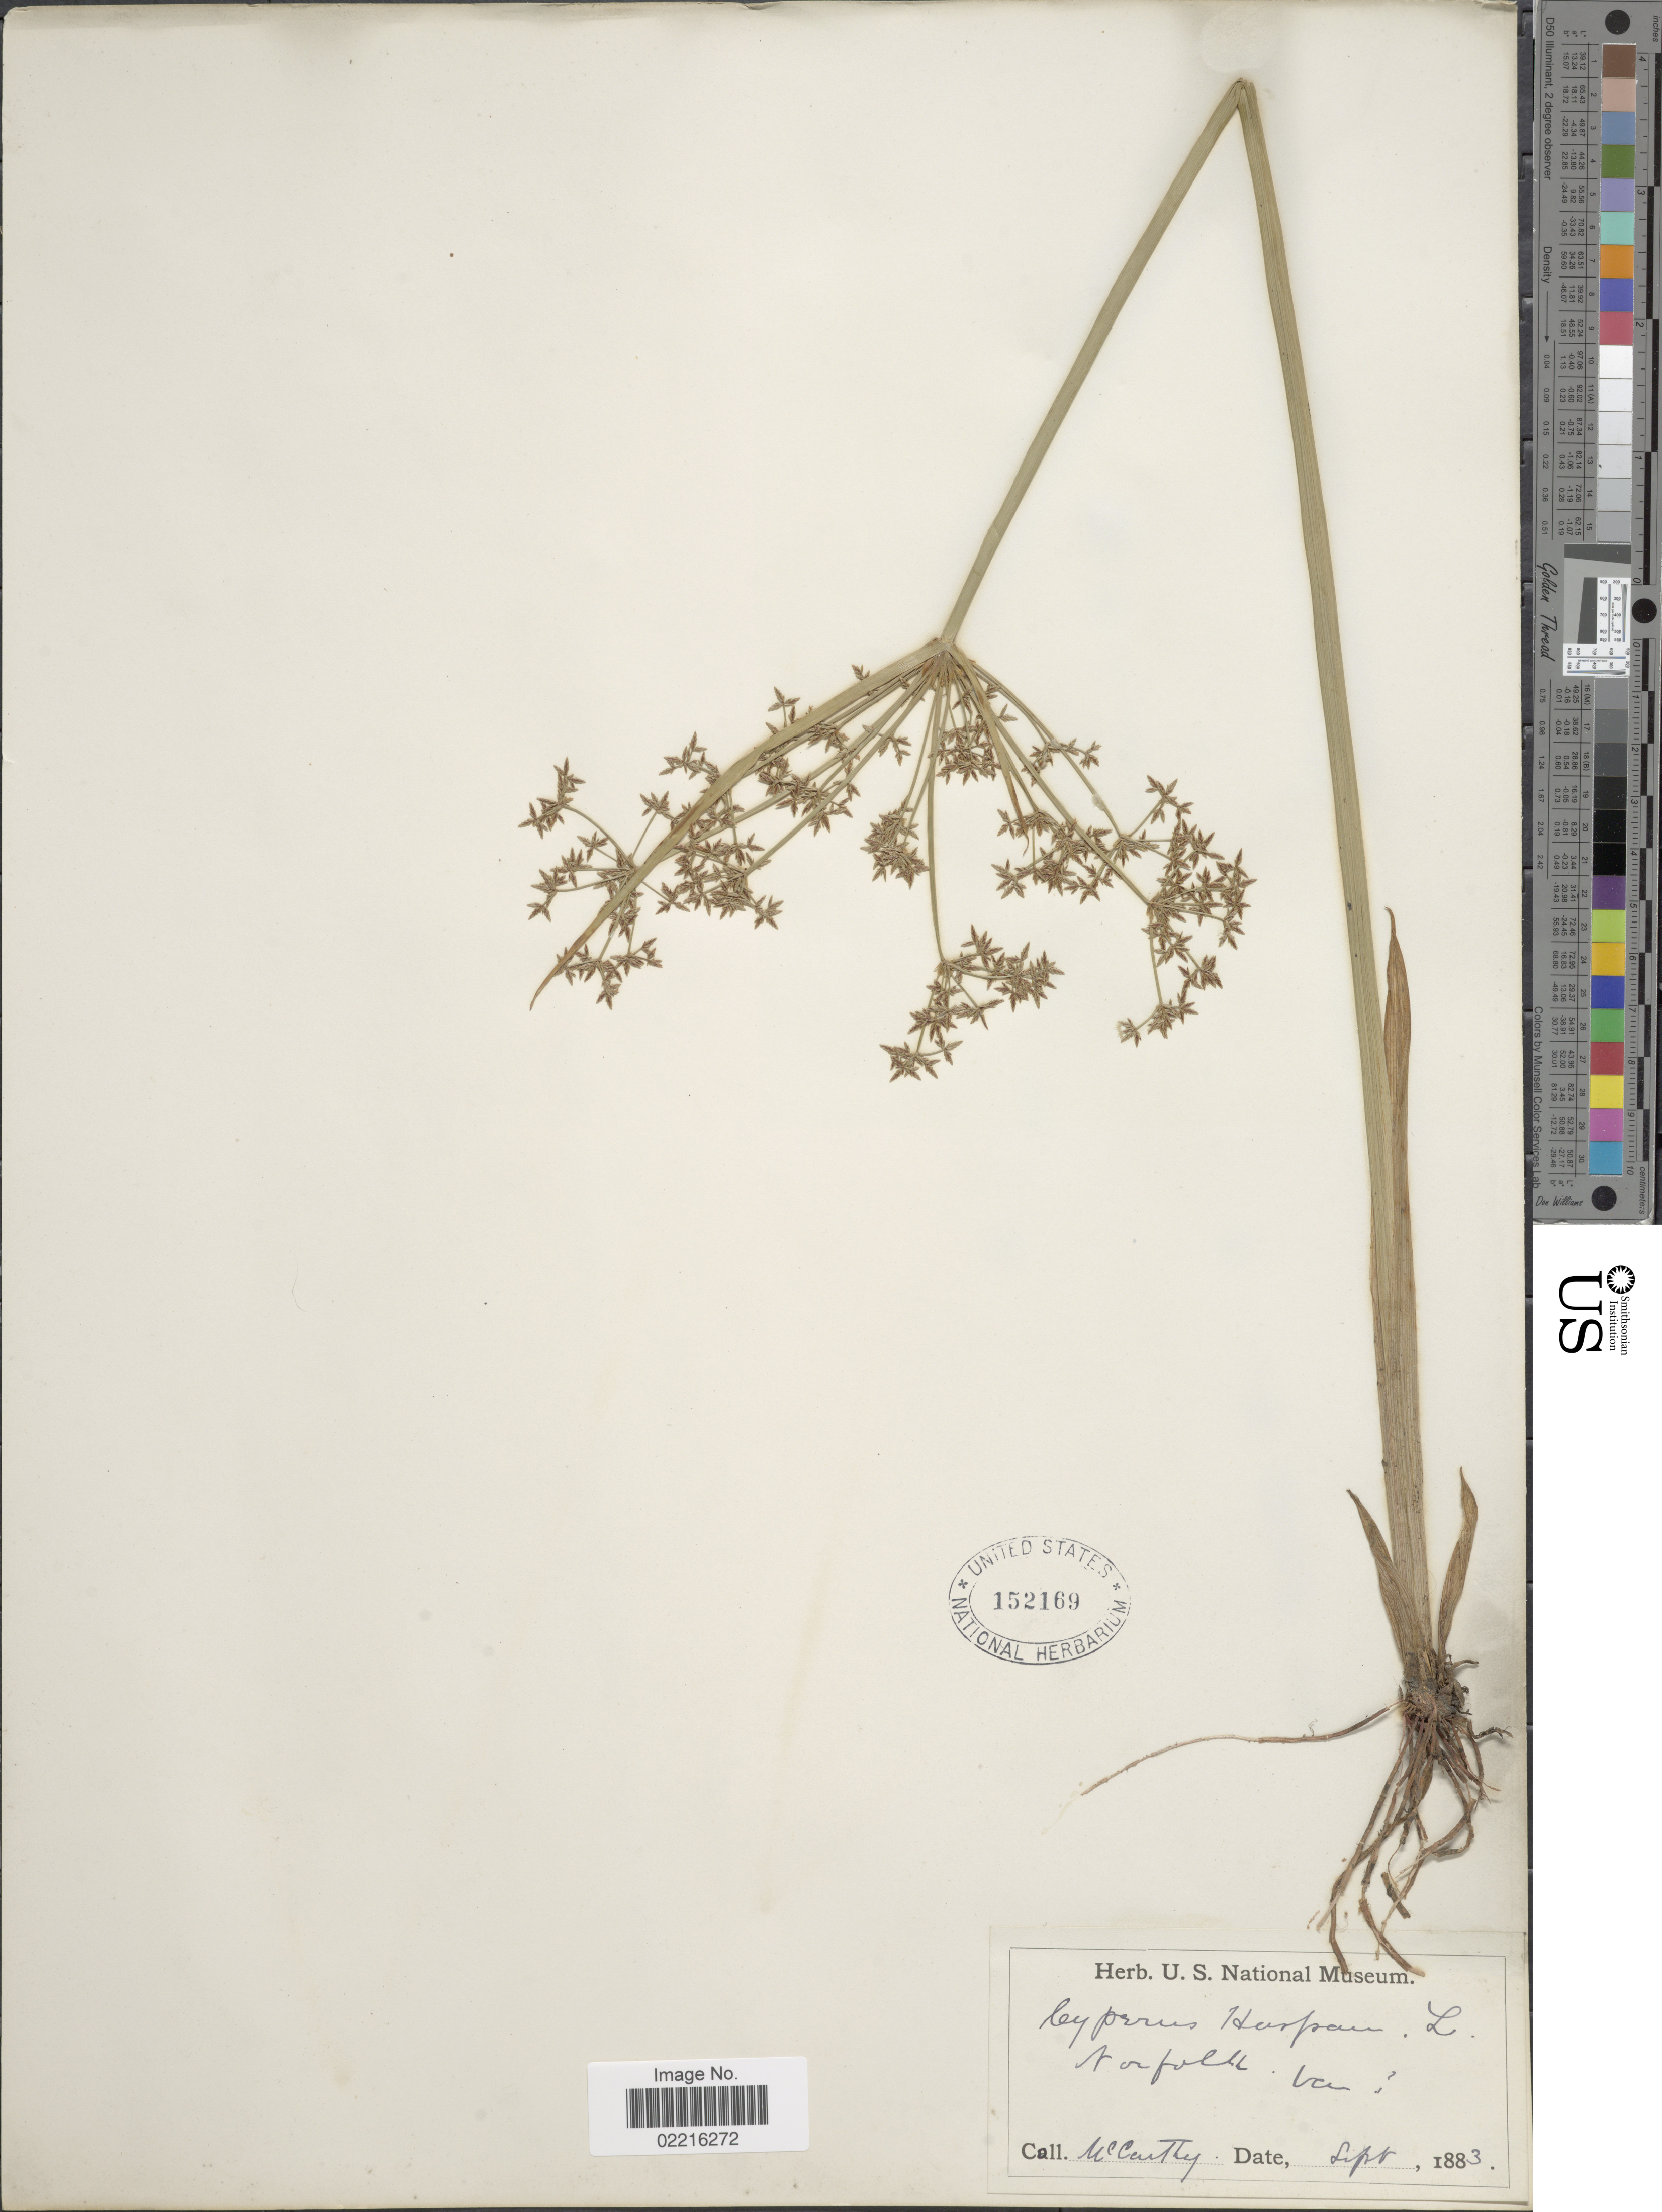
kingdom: Plantae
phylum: Tracheophyta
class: Liliopsida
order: Poales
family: Cyperaceae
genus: Cyperus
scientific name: Cyperus haspan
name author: L.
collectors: -- McCarthy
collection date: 1883-09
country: United States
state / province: Virginia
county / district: City of Norfolk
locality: Norfolk, Va.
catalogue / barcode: US 152169